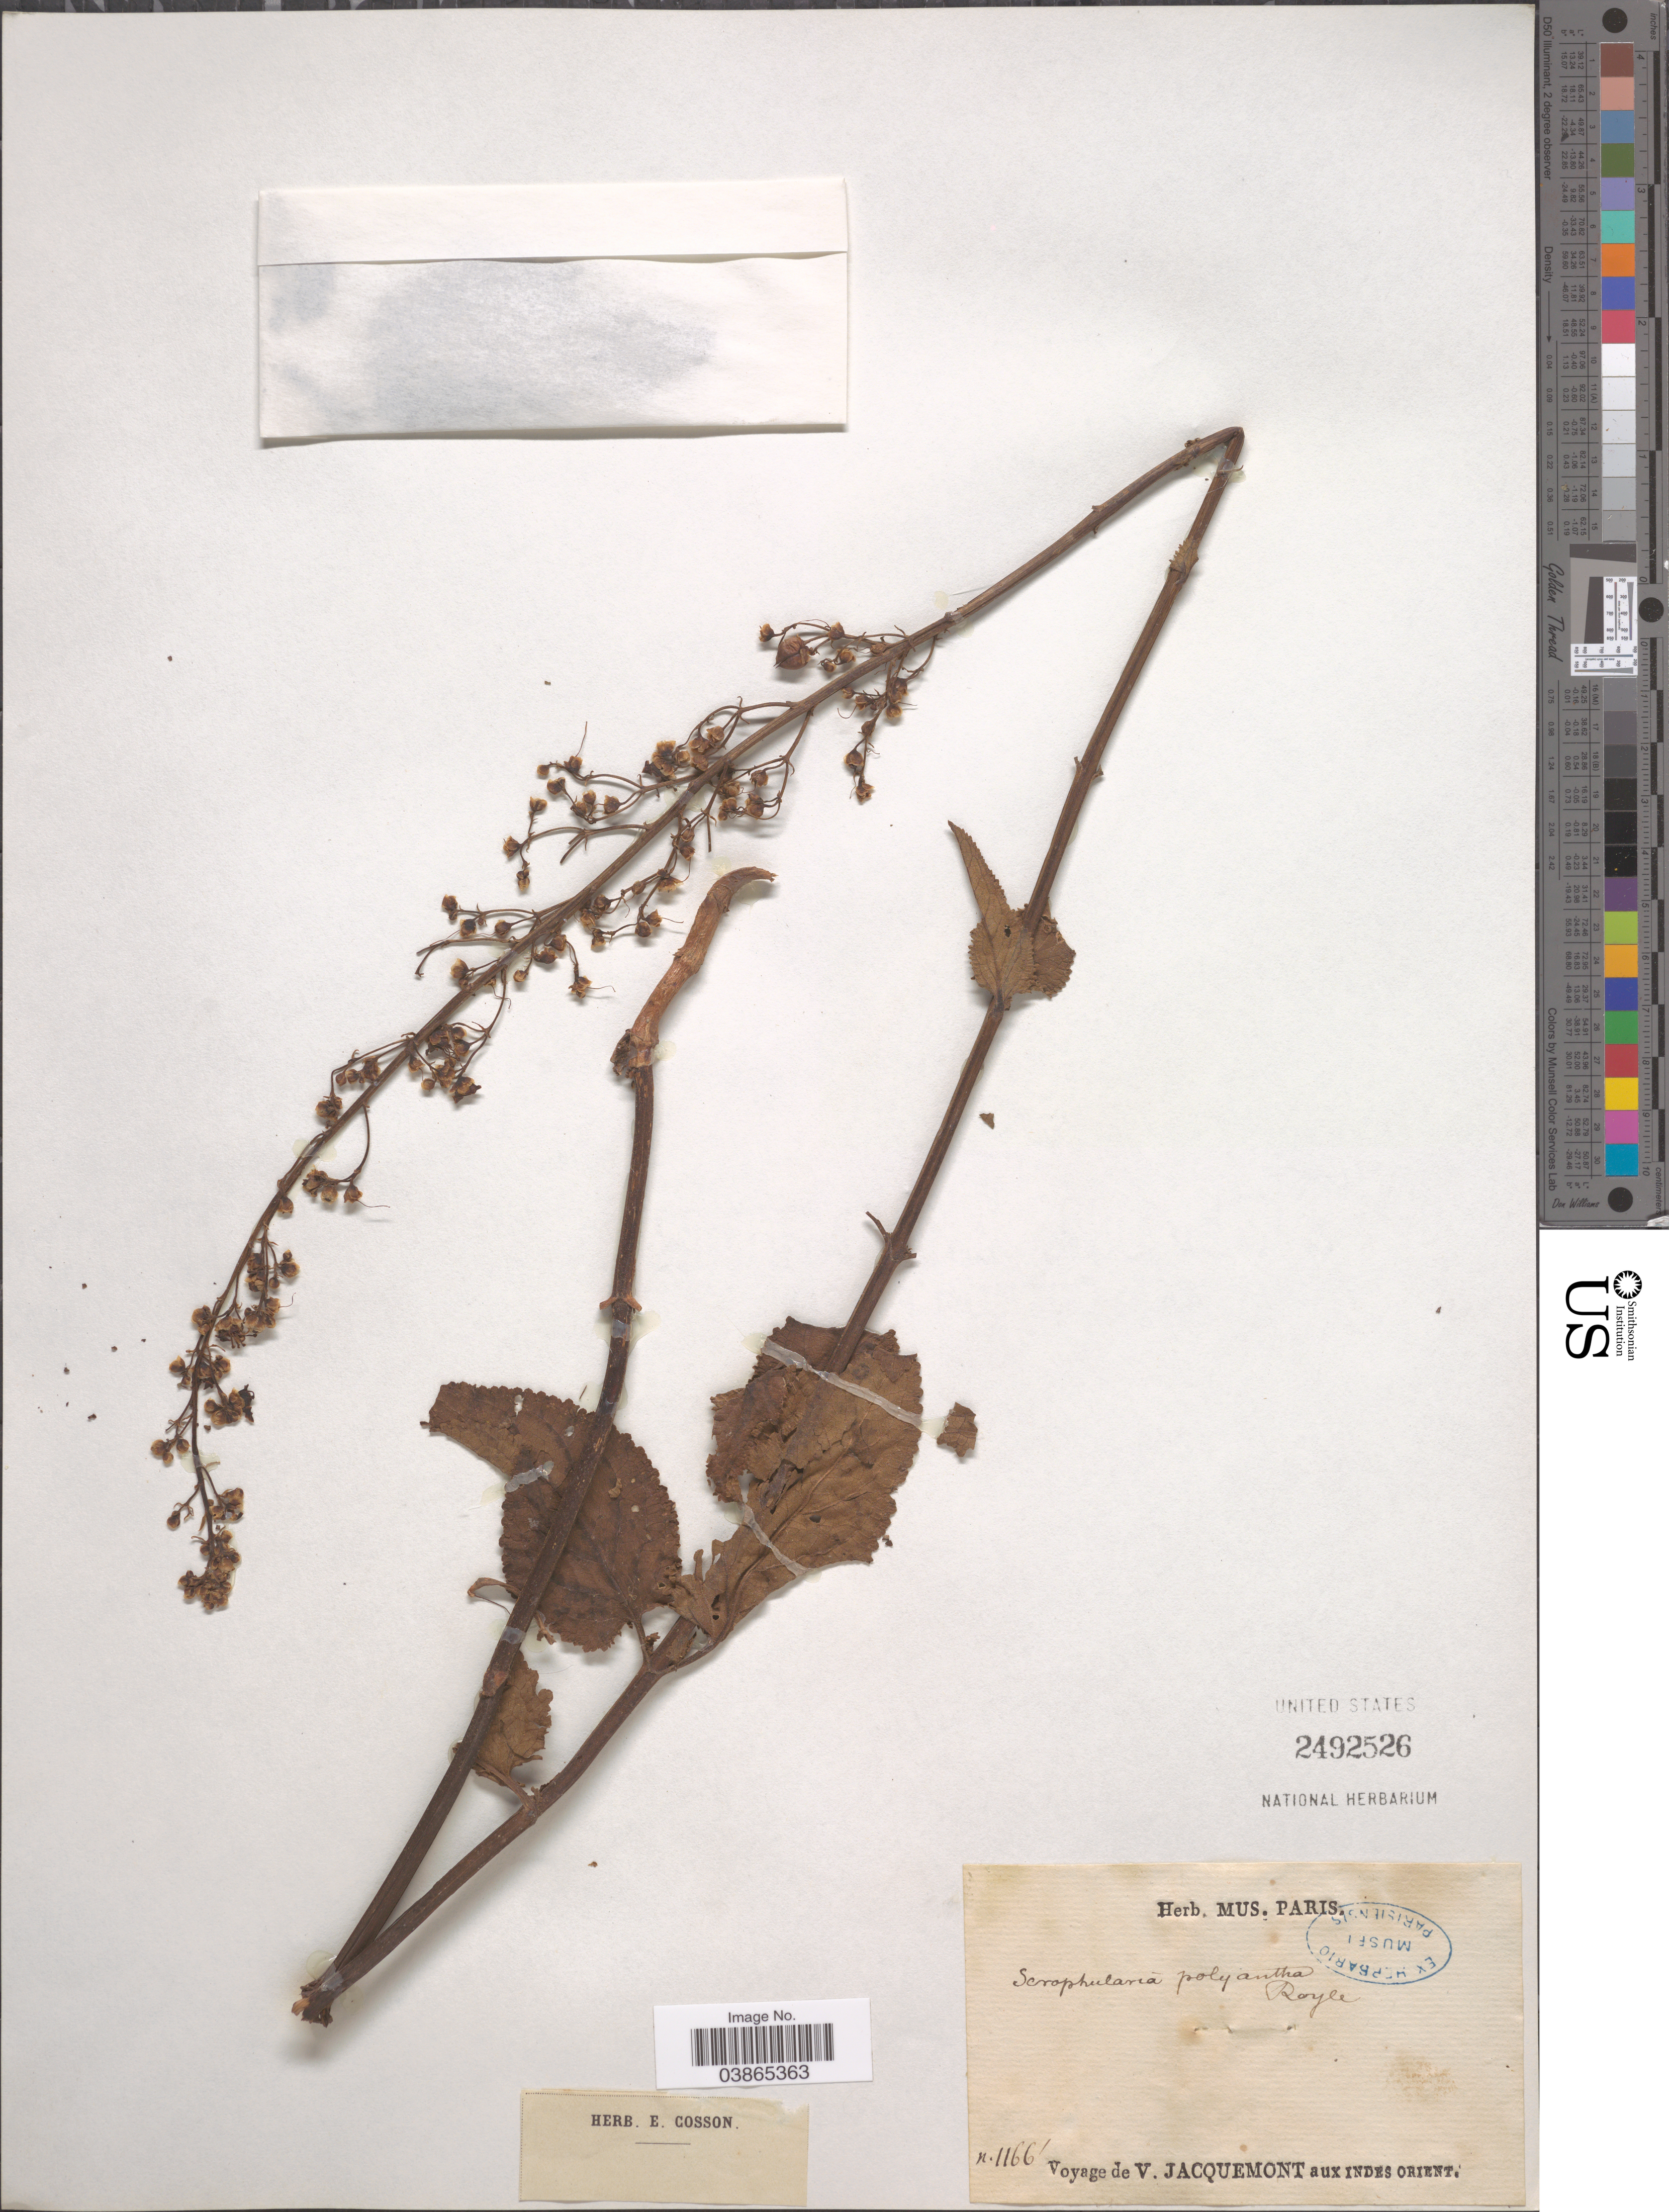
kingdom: Plantae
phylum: Tracheophyta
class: Magnoliopsida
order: Lamiales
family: Scrophulariaceae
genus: Scrophularia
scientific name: Scrophularia polyantha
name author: Royle ex Benth.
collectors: V. Jacquemont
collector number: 1166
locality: Indes Orient.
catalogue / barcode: US 2492526